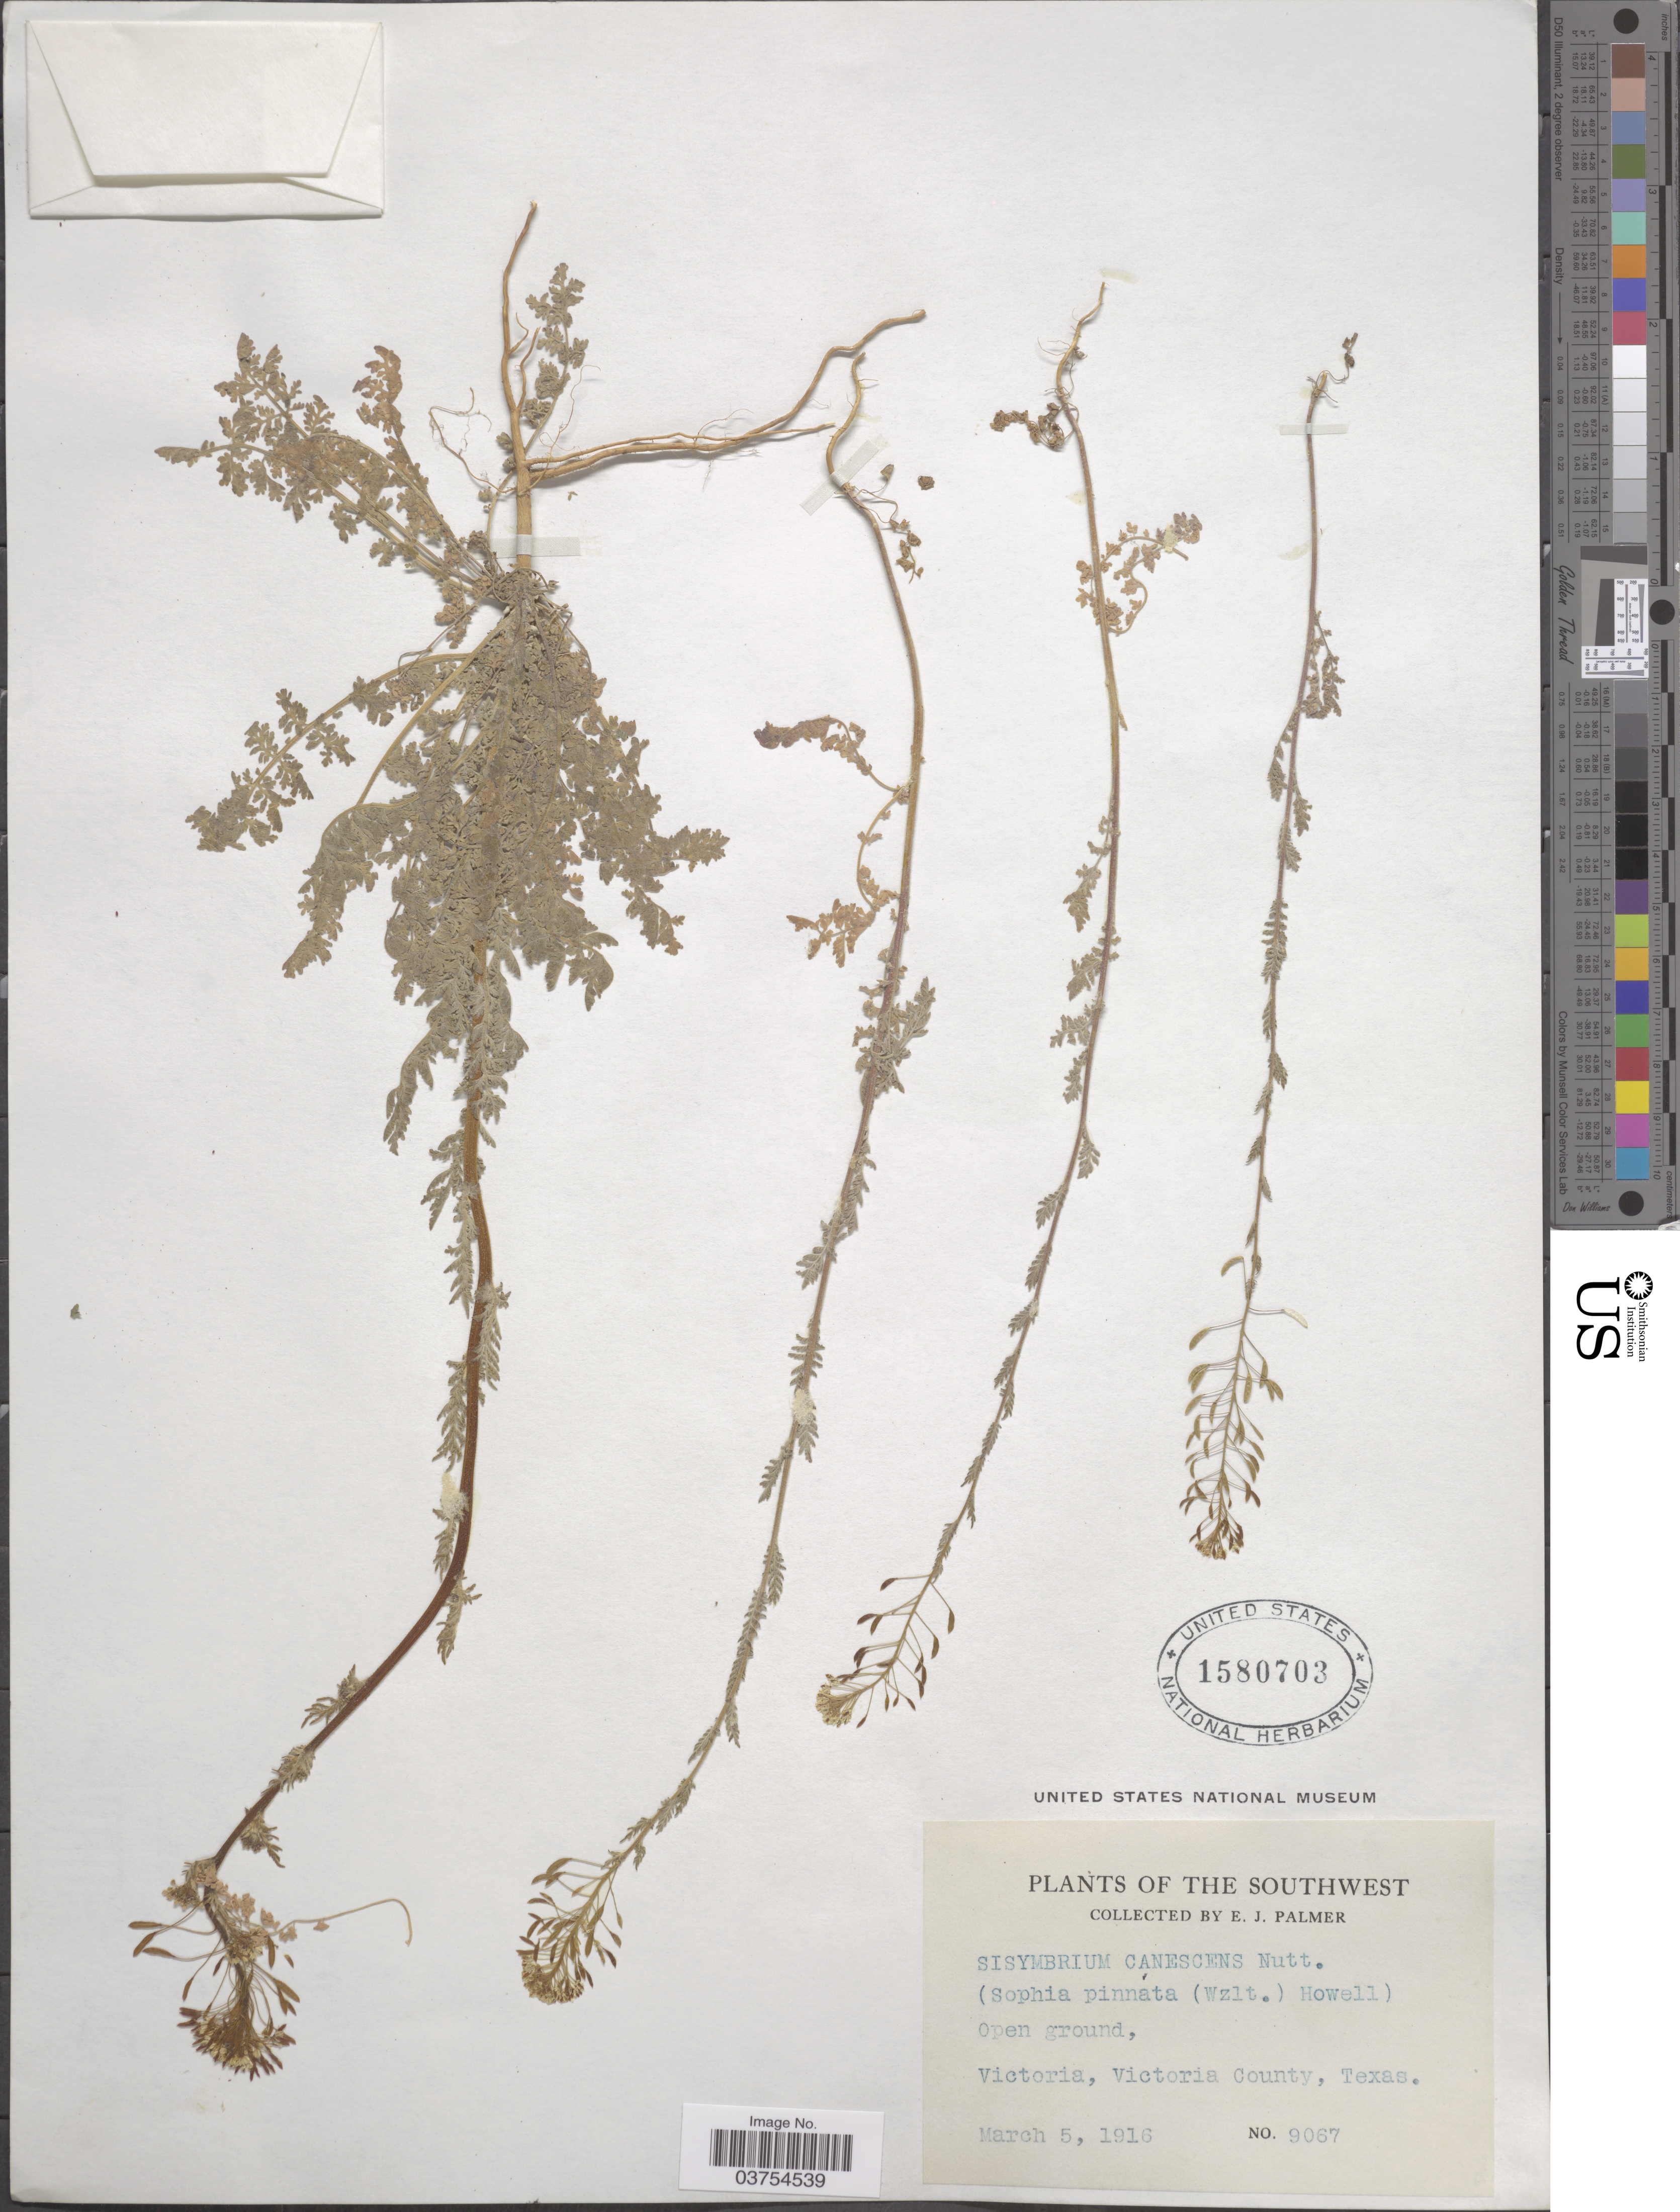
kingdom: Plantae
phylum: Tracheophyta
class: Magnoliopsida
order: Brassicales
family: Brassicaceae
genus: Descurainia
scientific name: Descurainia pinnata subsp. typica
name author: (C.A. Mey.) Detling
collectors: E. J. Palmer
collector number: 9067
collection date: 1916-03-05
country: United States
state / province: Texas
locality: Southwest. Victoria, Victoria County.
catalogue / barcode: US 1580703